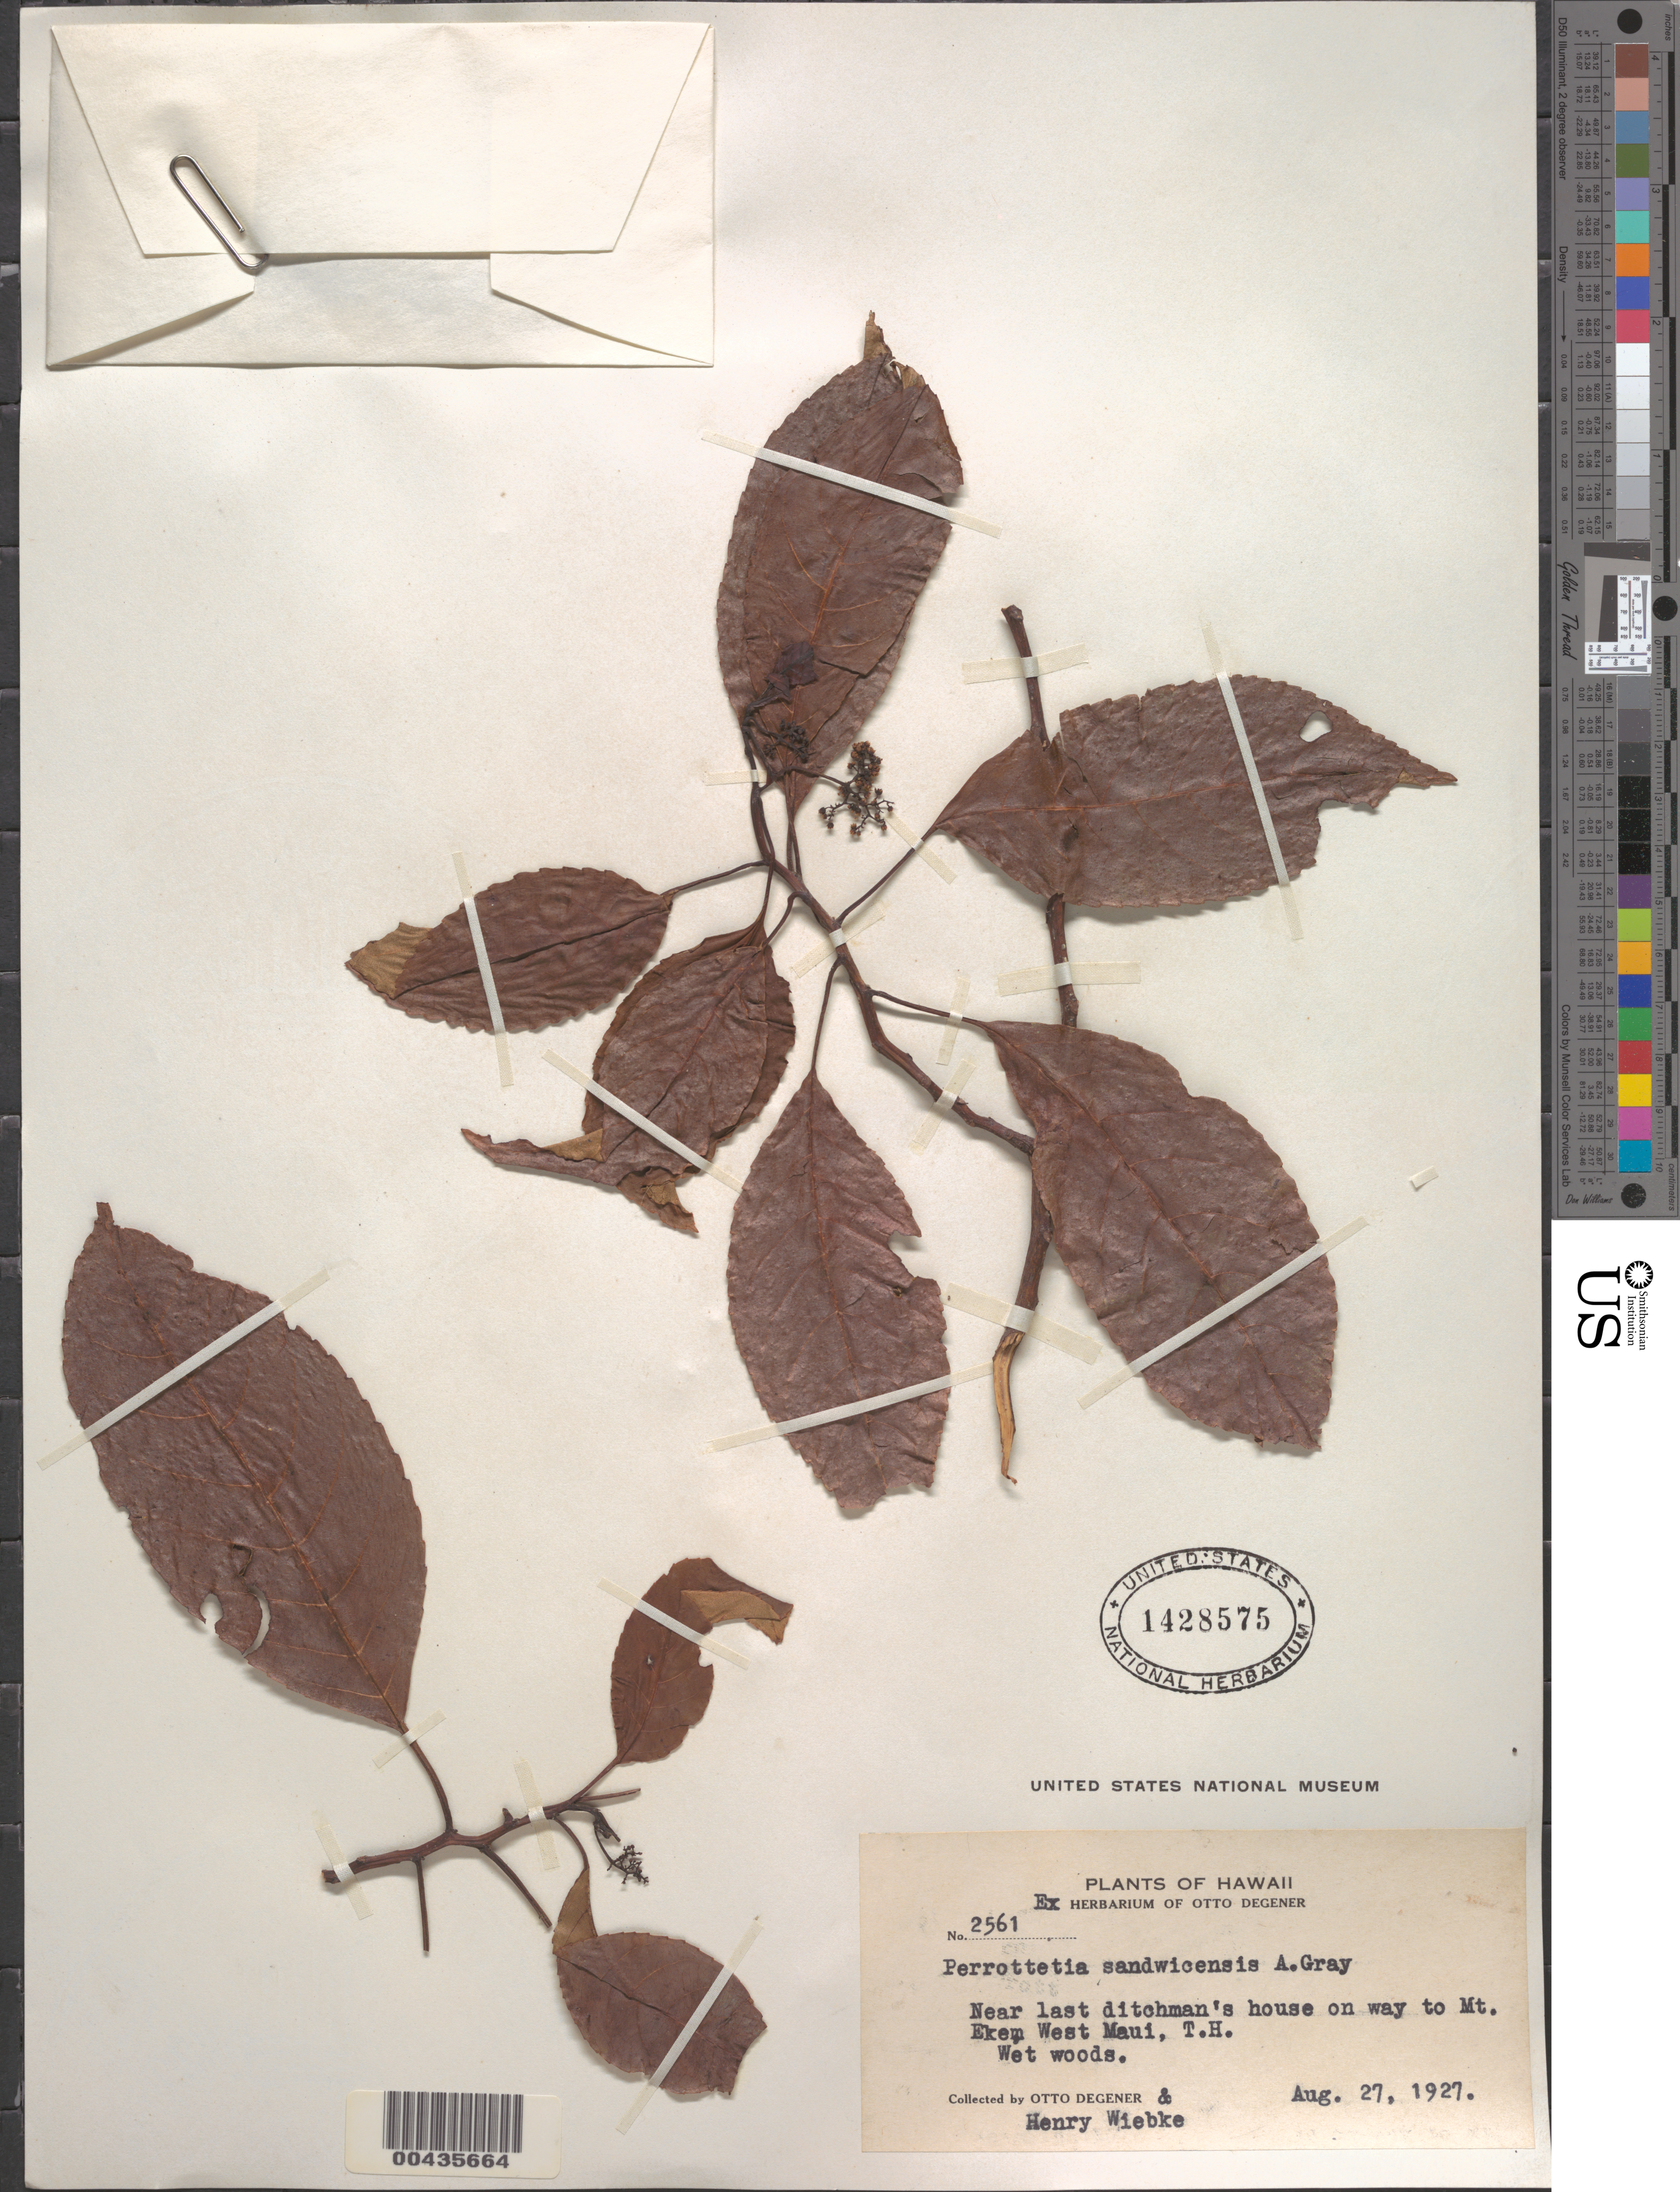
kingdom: Plantae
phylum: Tracheophyta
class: Magnoliopsida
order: Huerteales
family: Dipentodontaceae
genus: Perrottetia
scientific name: Perrottetia sandwicensis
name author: A. Gray in Wilkes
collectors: O. Degener & H. Wiebke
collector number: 2561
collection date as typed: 27 Aug 1927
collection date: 1927-08-27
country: United States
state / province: Hawaii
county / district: Maui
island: Maui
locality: Near last ditchman's house on way to Mt. Eke, W Maui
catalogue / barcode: US 1428575